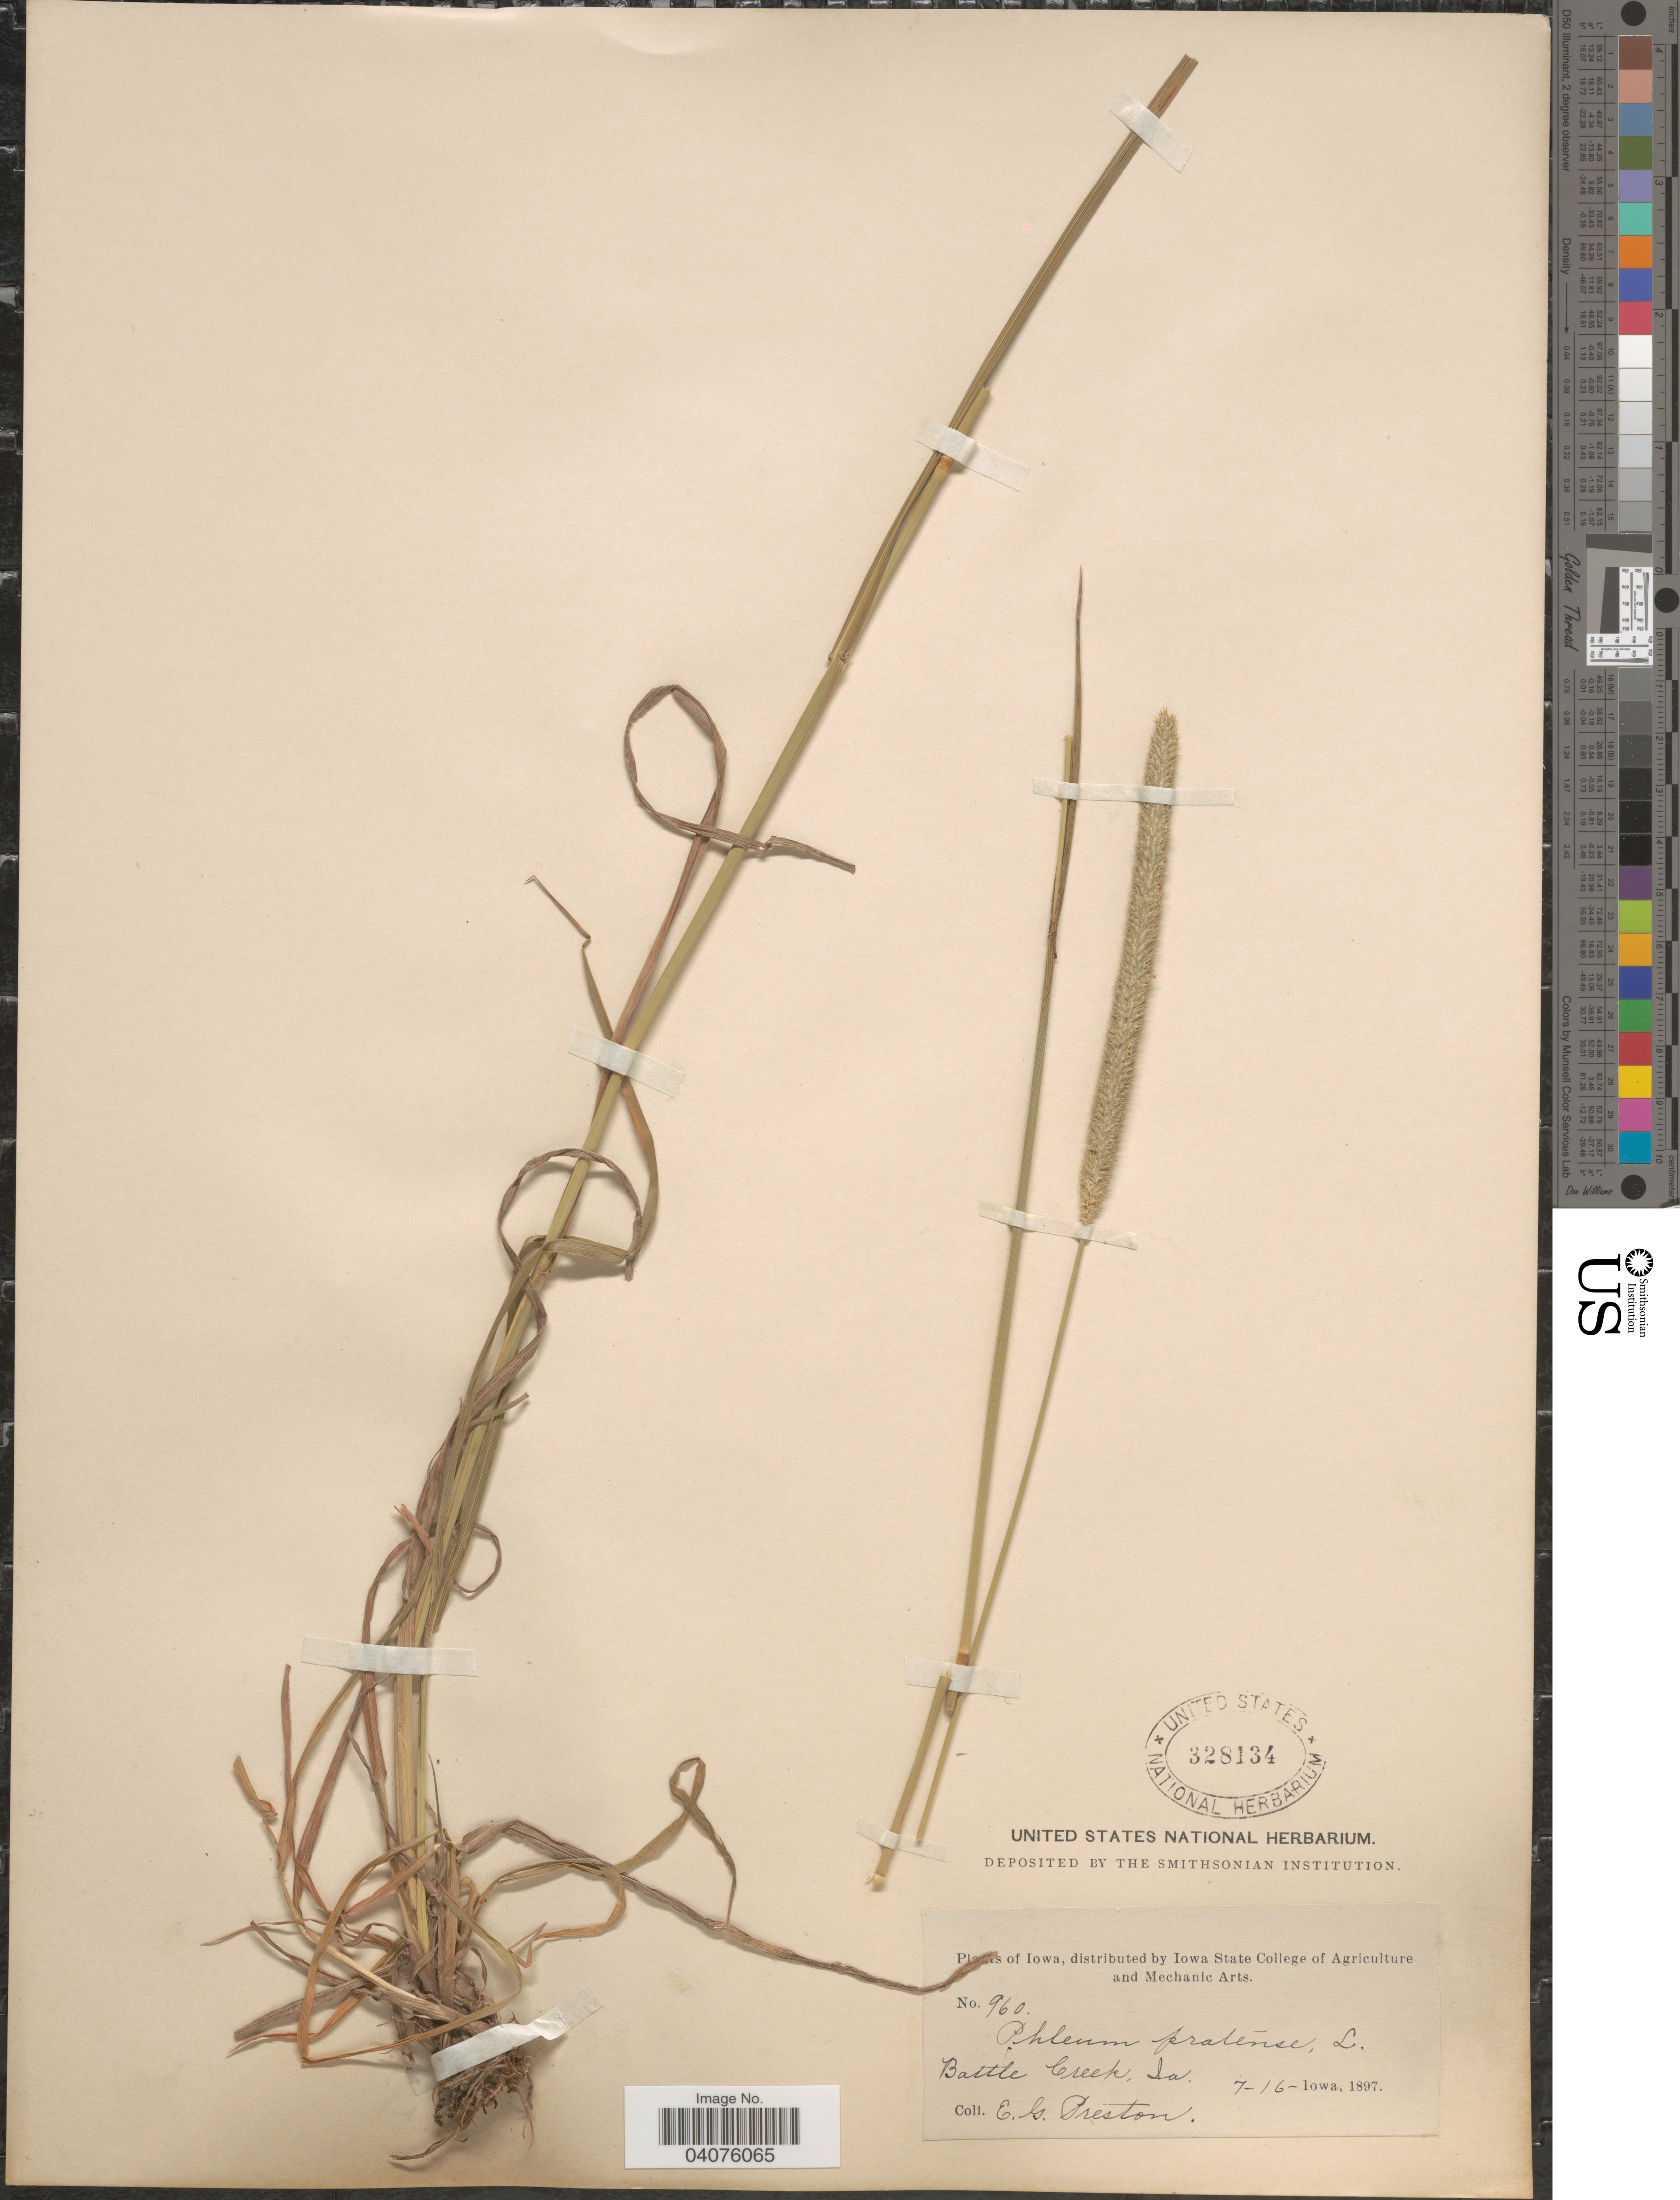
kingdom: Plantae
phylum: Tracheophyta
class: Liliopsida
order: Poales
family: Poaceae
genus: Phleum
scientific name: Phleum pratense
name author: L.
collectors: E. Preston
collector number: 960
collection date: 1897-07-16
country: United States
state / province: Iowa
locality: Battle Creek.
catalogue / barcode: US 328134